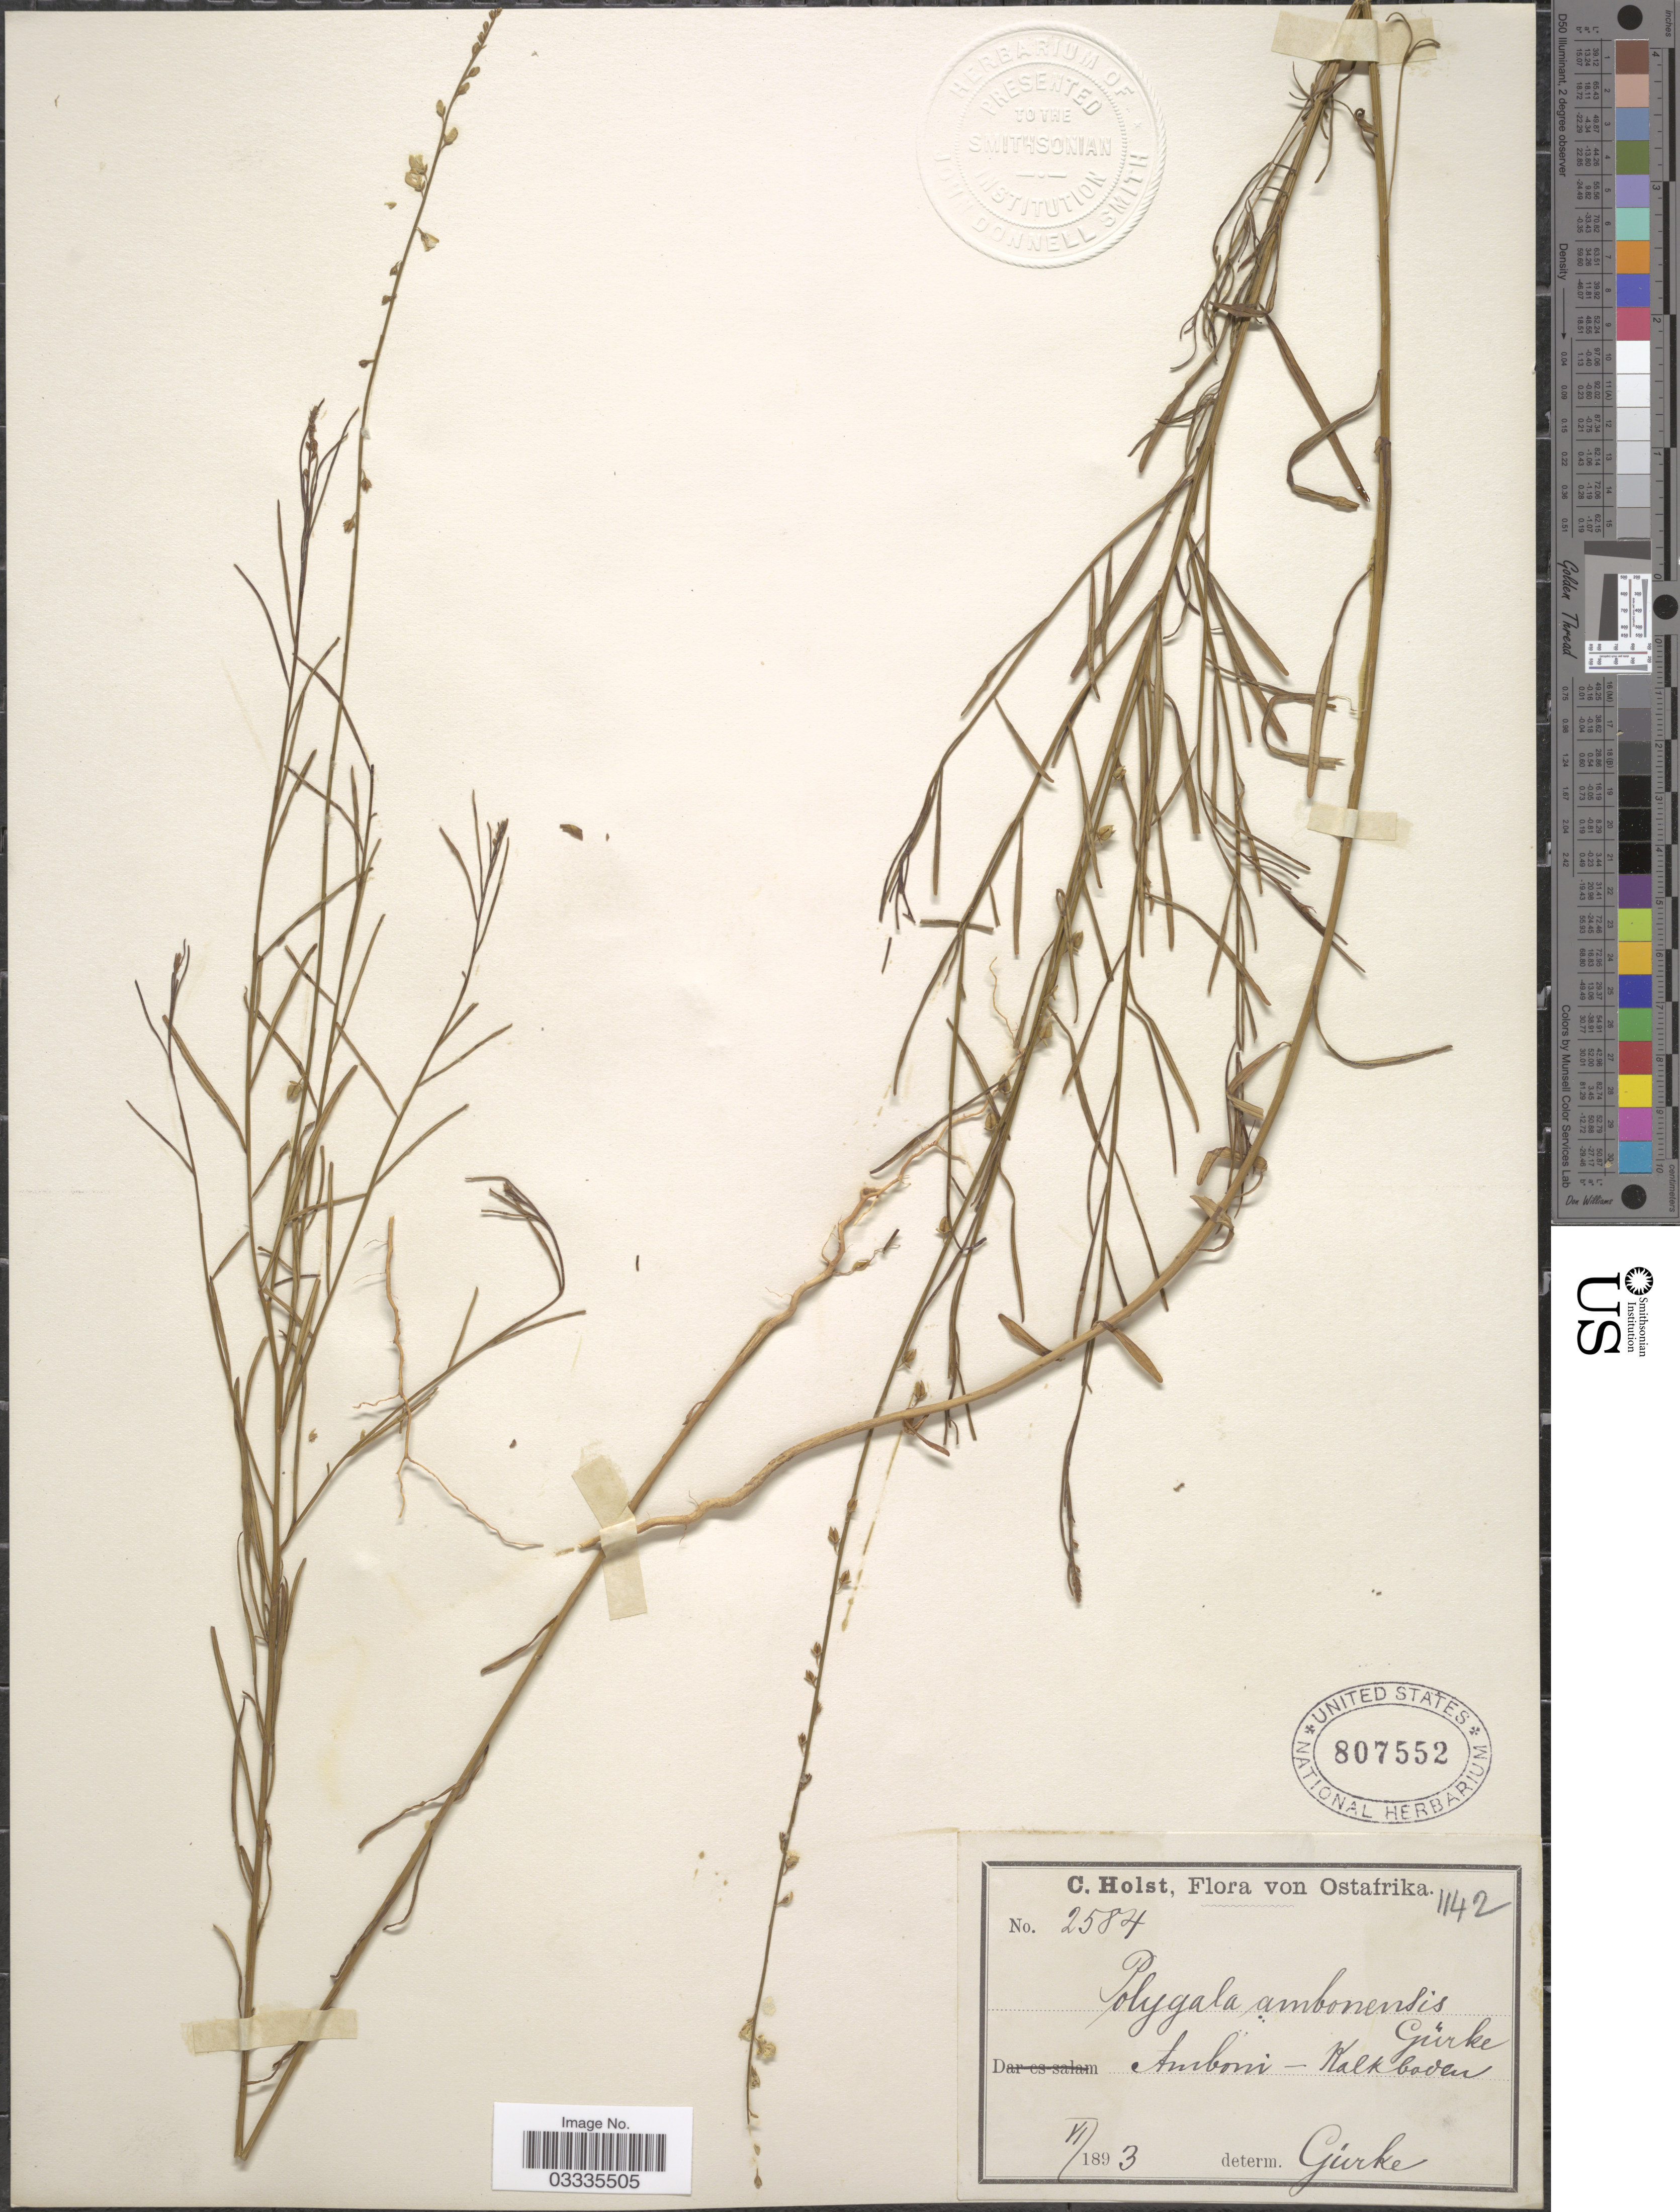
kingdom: Plantae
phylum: Tracheophyta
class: Magnoliopsida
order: Fabales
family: Polygalaceae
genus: Polygala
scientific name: Polygala amboniensis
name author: Gürke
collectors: C. H. Holst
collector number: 2584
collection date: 1893-06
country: Tanzania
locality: Ostafrika. Amboni - Kalkboden.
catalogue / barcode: US 807552